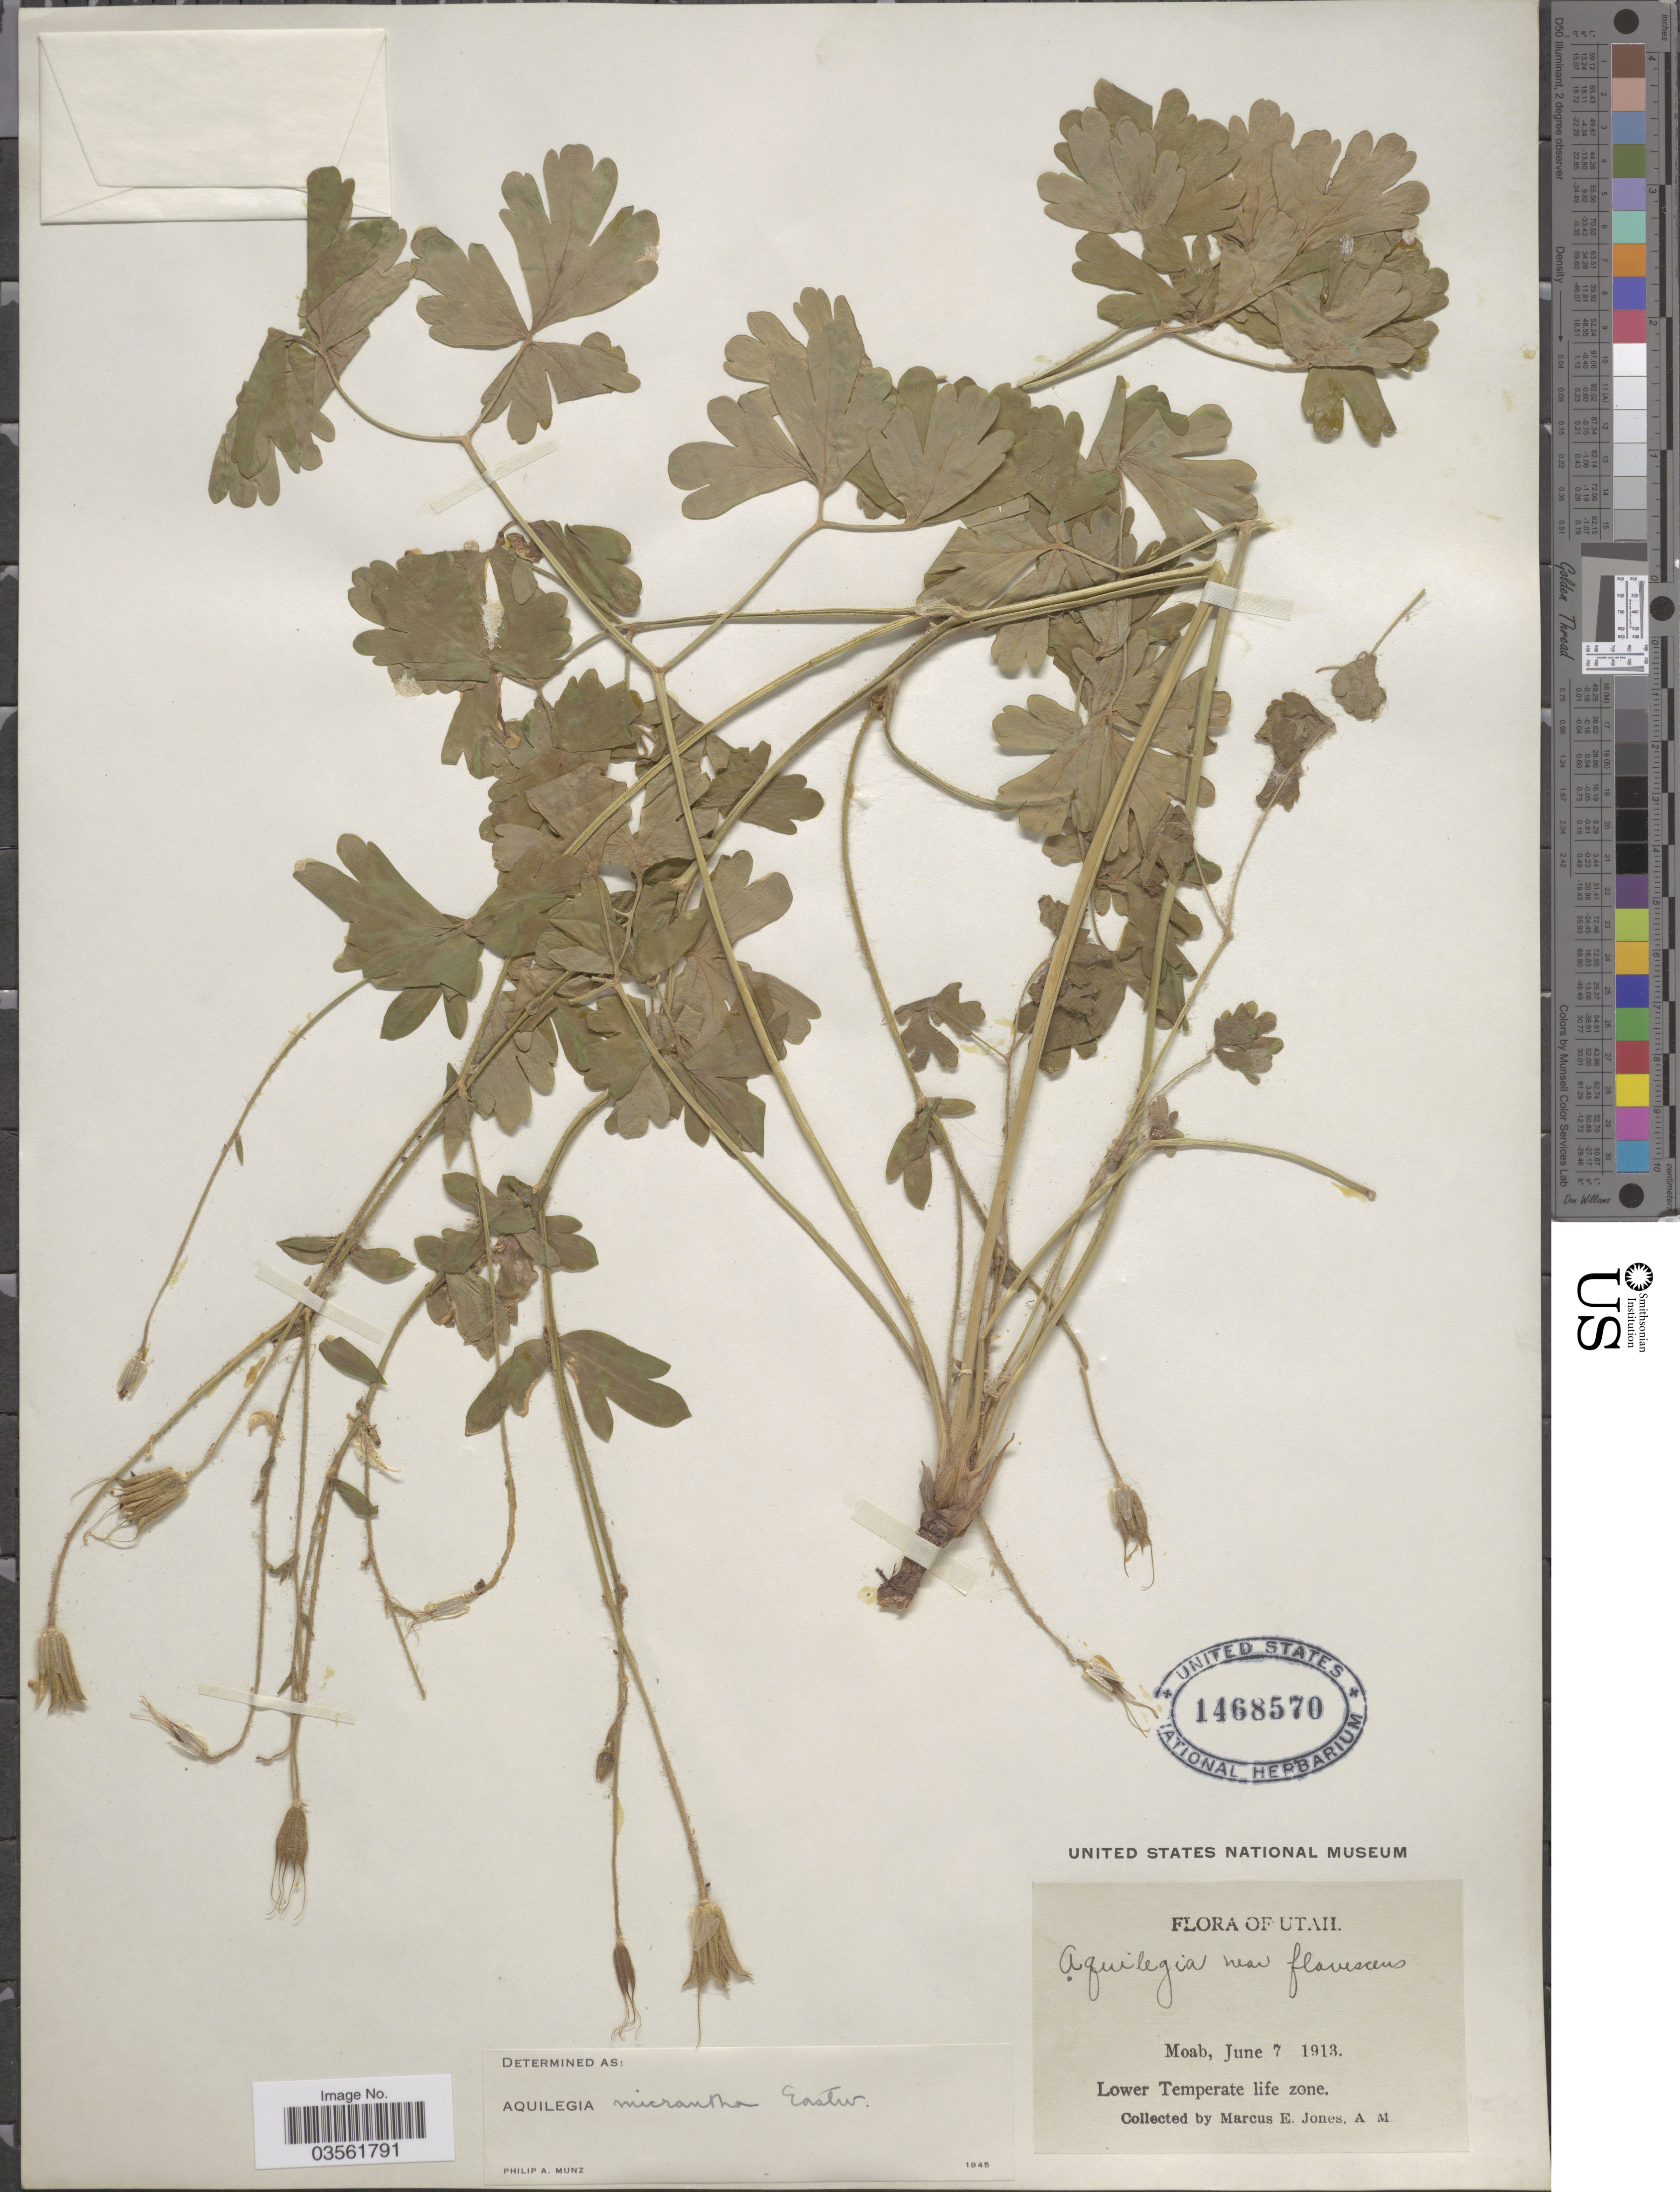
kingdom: Plantae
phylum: Tracheophyta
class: Magnoliopsida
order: Ranunculales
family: Ranunculaceae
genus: Aquilegia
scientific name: Aquilegia micrantha var. mancosana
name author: Eastw.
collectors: M. E. Jones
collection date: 1913-06-07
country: United States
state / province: Utah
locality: Moab. Lower Temperate life zone.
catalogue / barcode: US 1468570